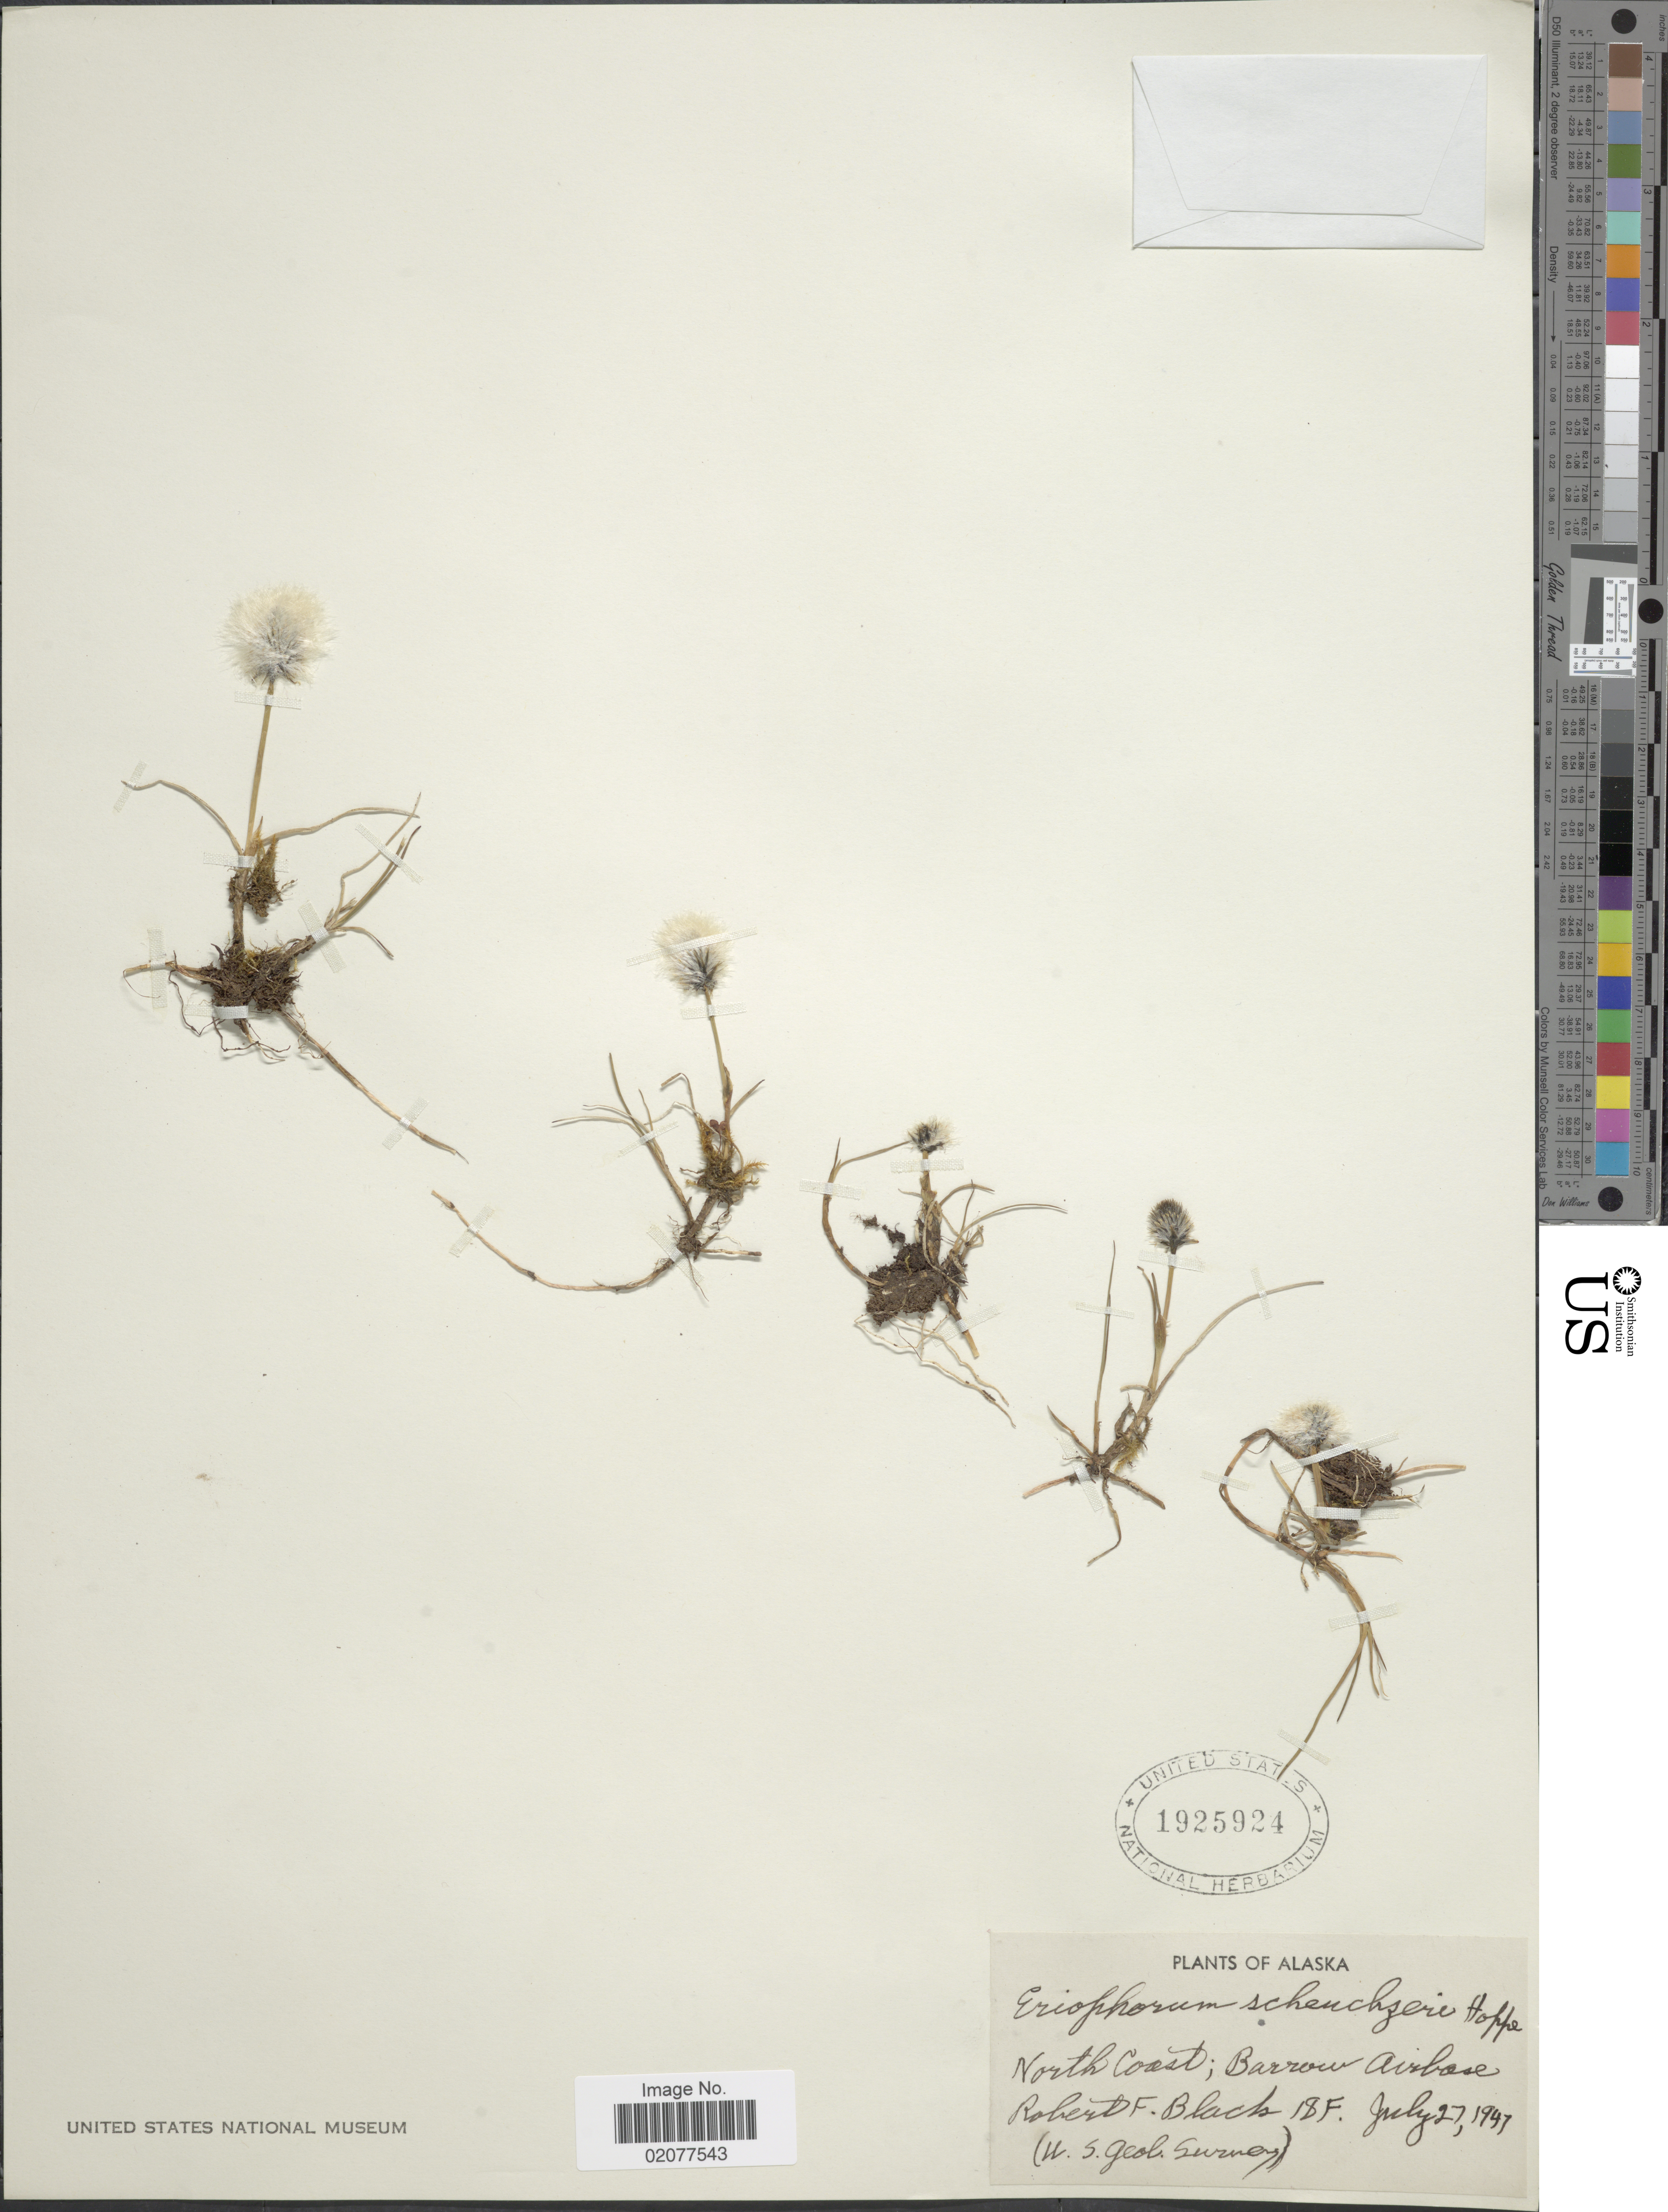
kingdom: Plantae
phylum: Tracheophyta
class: Liliopsida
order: Poales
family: Cyperaceae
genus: Eriophorum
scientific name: Eriophorum scheuchzeri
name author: Hoppe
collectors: R. F. Black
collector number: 18F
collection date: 1947-07-27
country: United States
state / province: Alaska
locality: Alaska. North Coast; Barrow Airbase.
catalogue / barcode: US 1925924